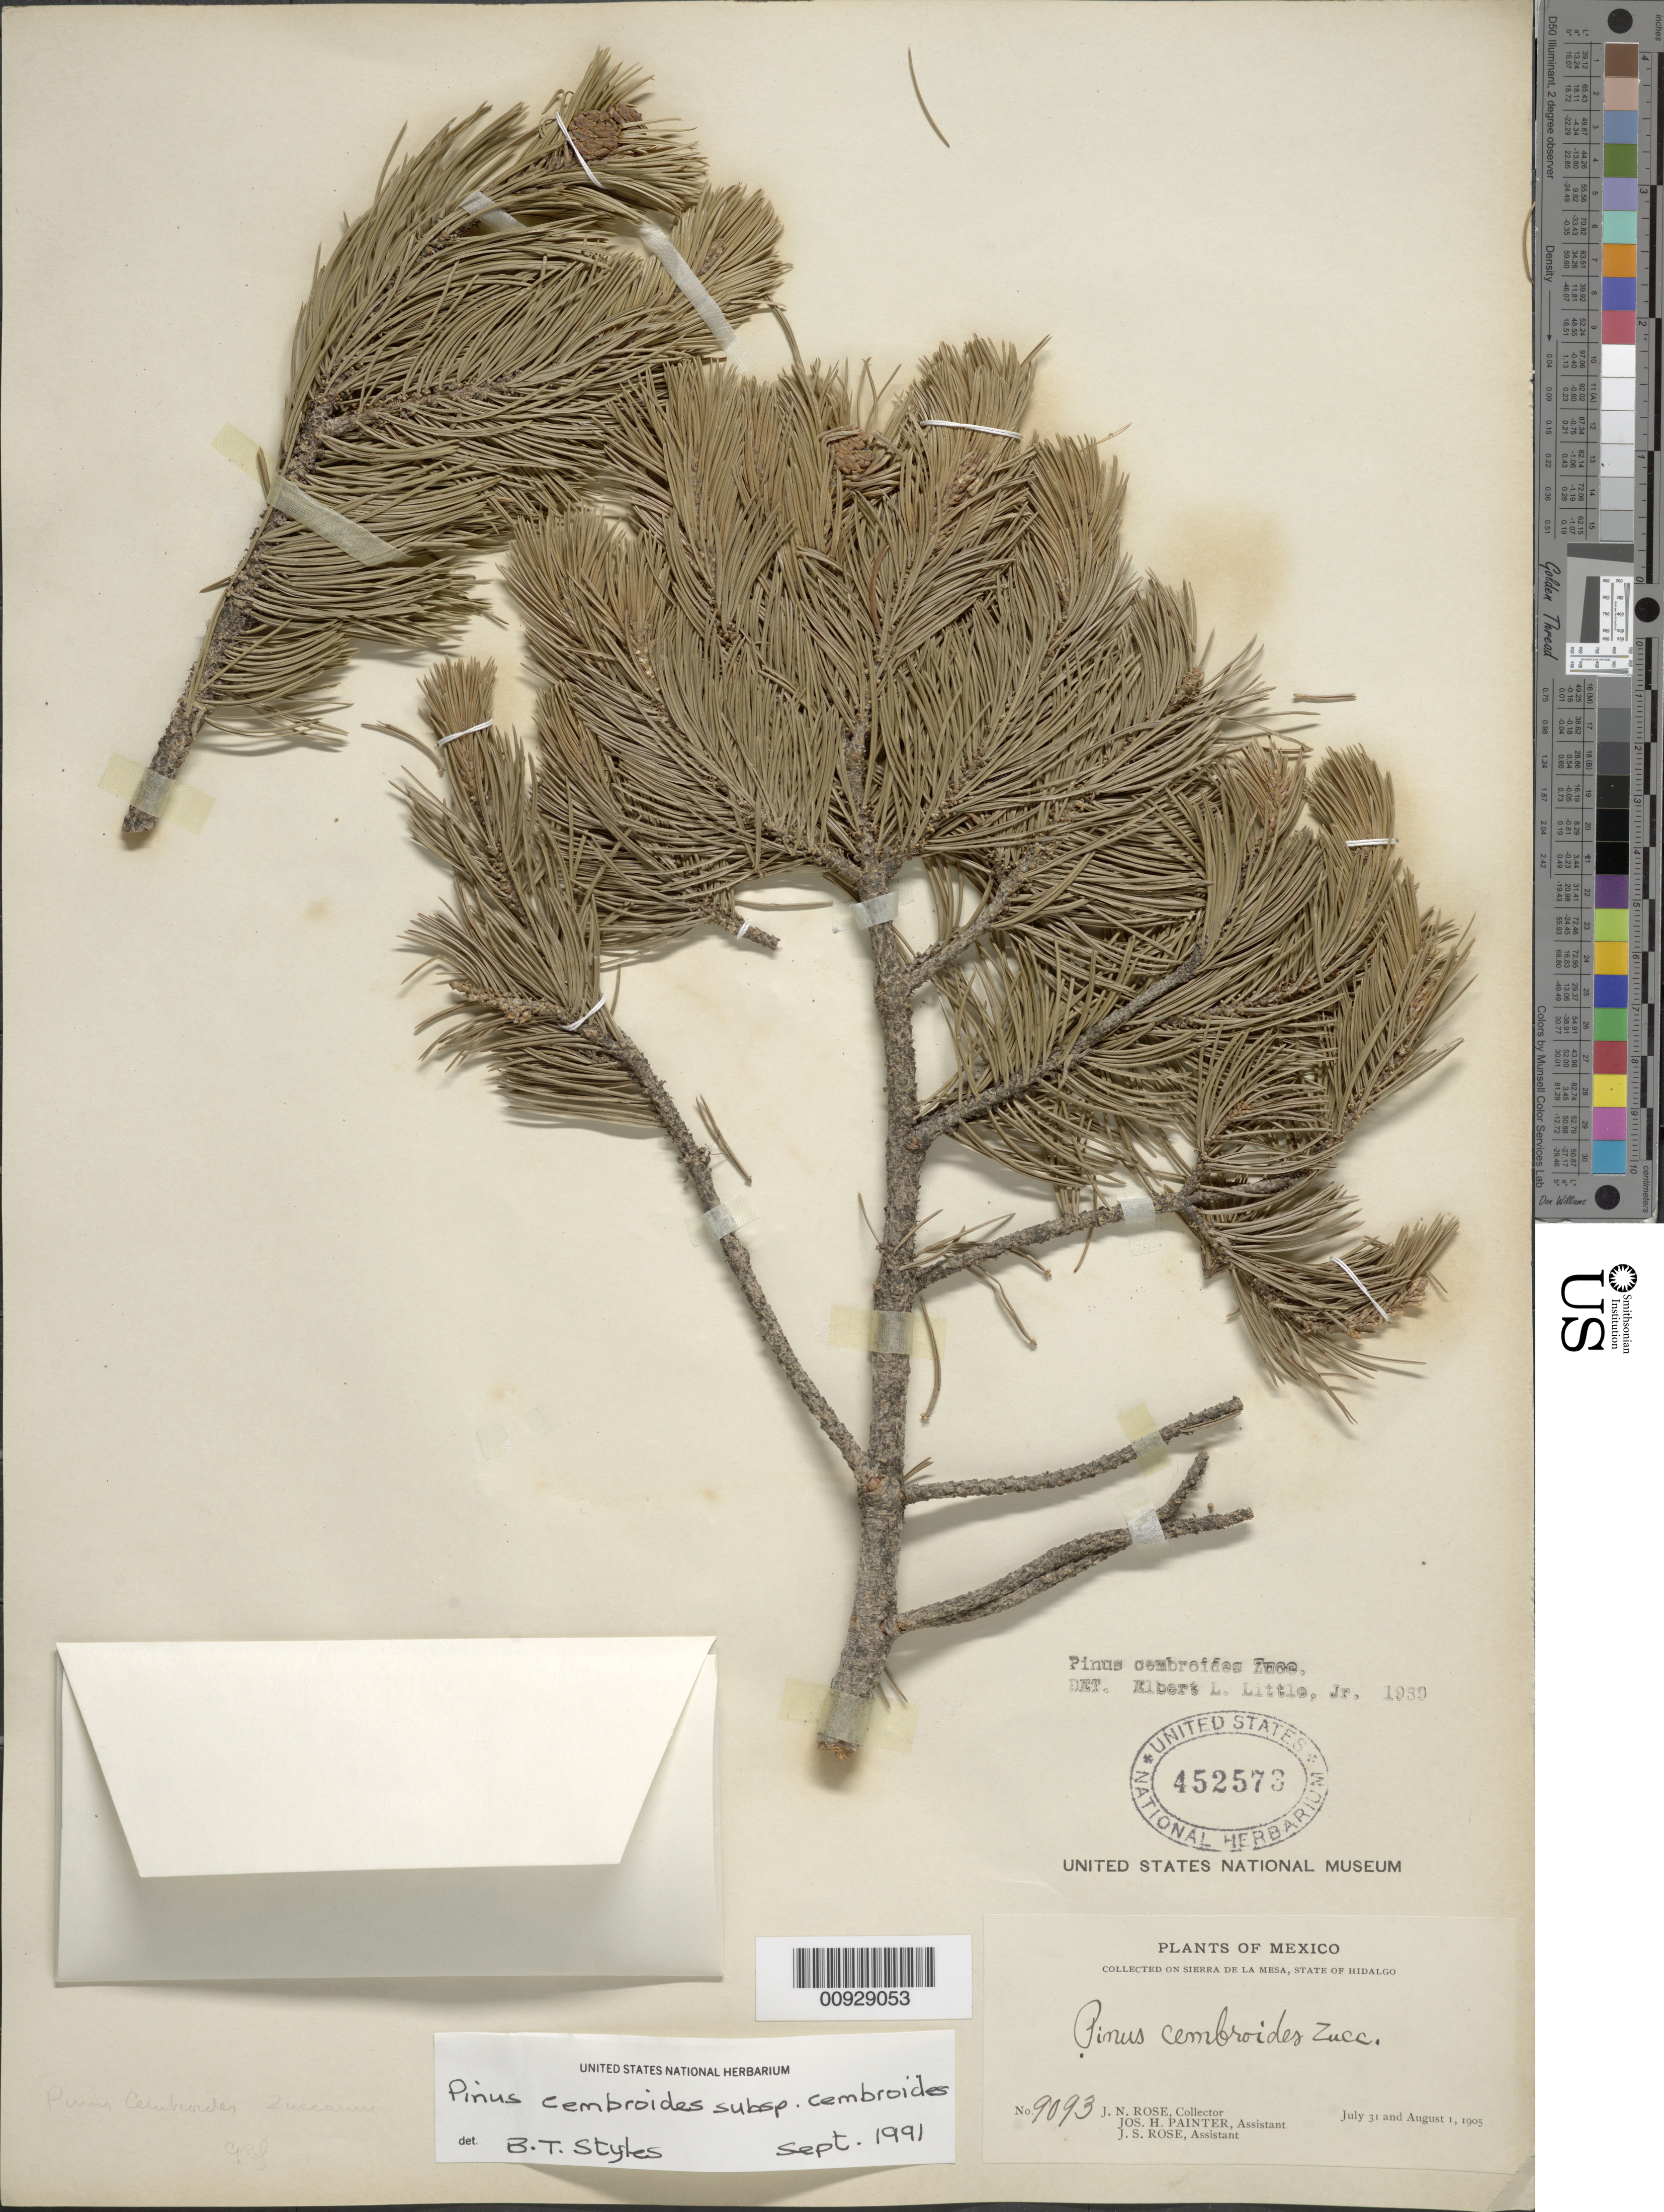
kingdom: Plantae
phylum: Tracheophyta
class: Pinopsida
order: Pinales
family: Pinaceae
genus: Pinus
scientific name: Pinus cembroides subsp. cembroides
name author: Zucc.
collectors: J. N. Rose, J. H. Painter & J. S. Rose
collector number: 9093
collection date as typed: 31 Jul 1905 to 01 Aug 1905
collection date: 1905-07-31/1905-08-01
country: Mexico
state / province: Hidalgo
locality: Sierra de la Mesa.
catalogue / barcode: US 452573